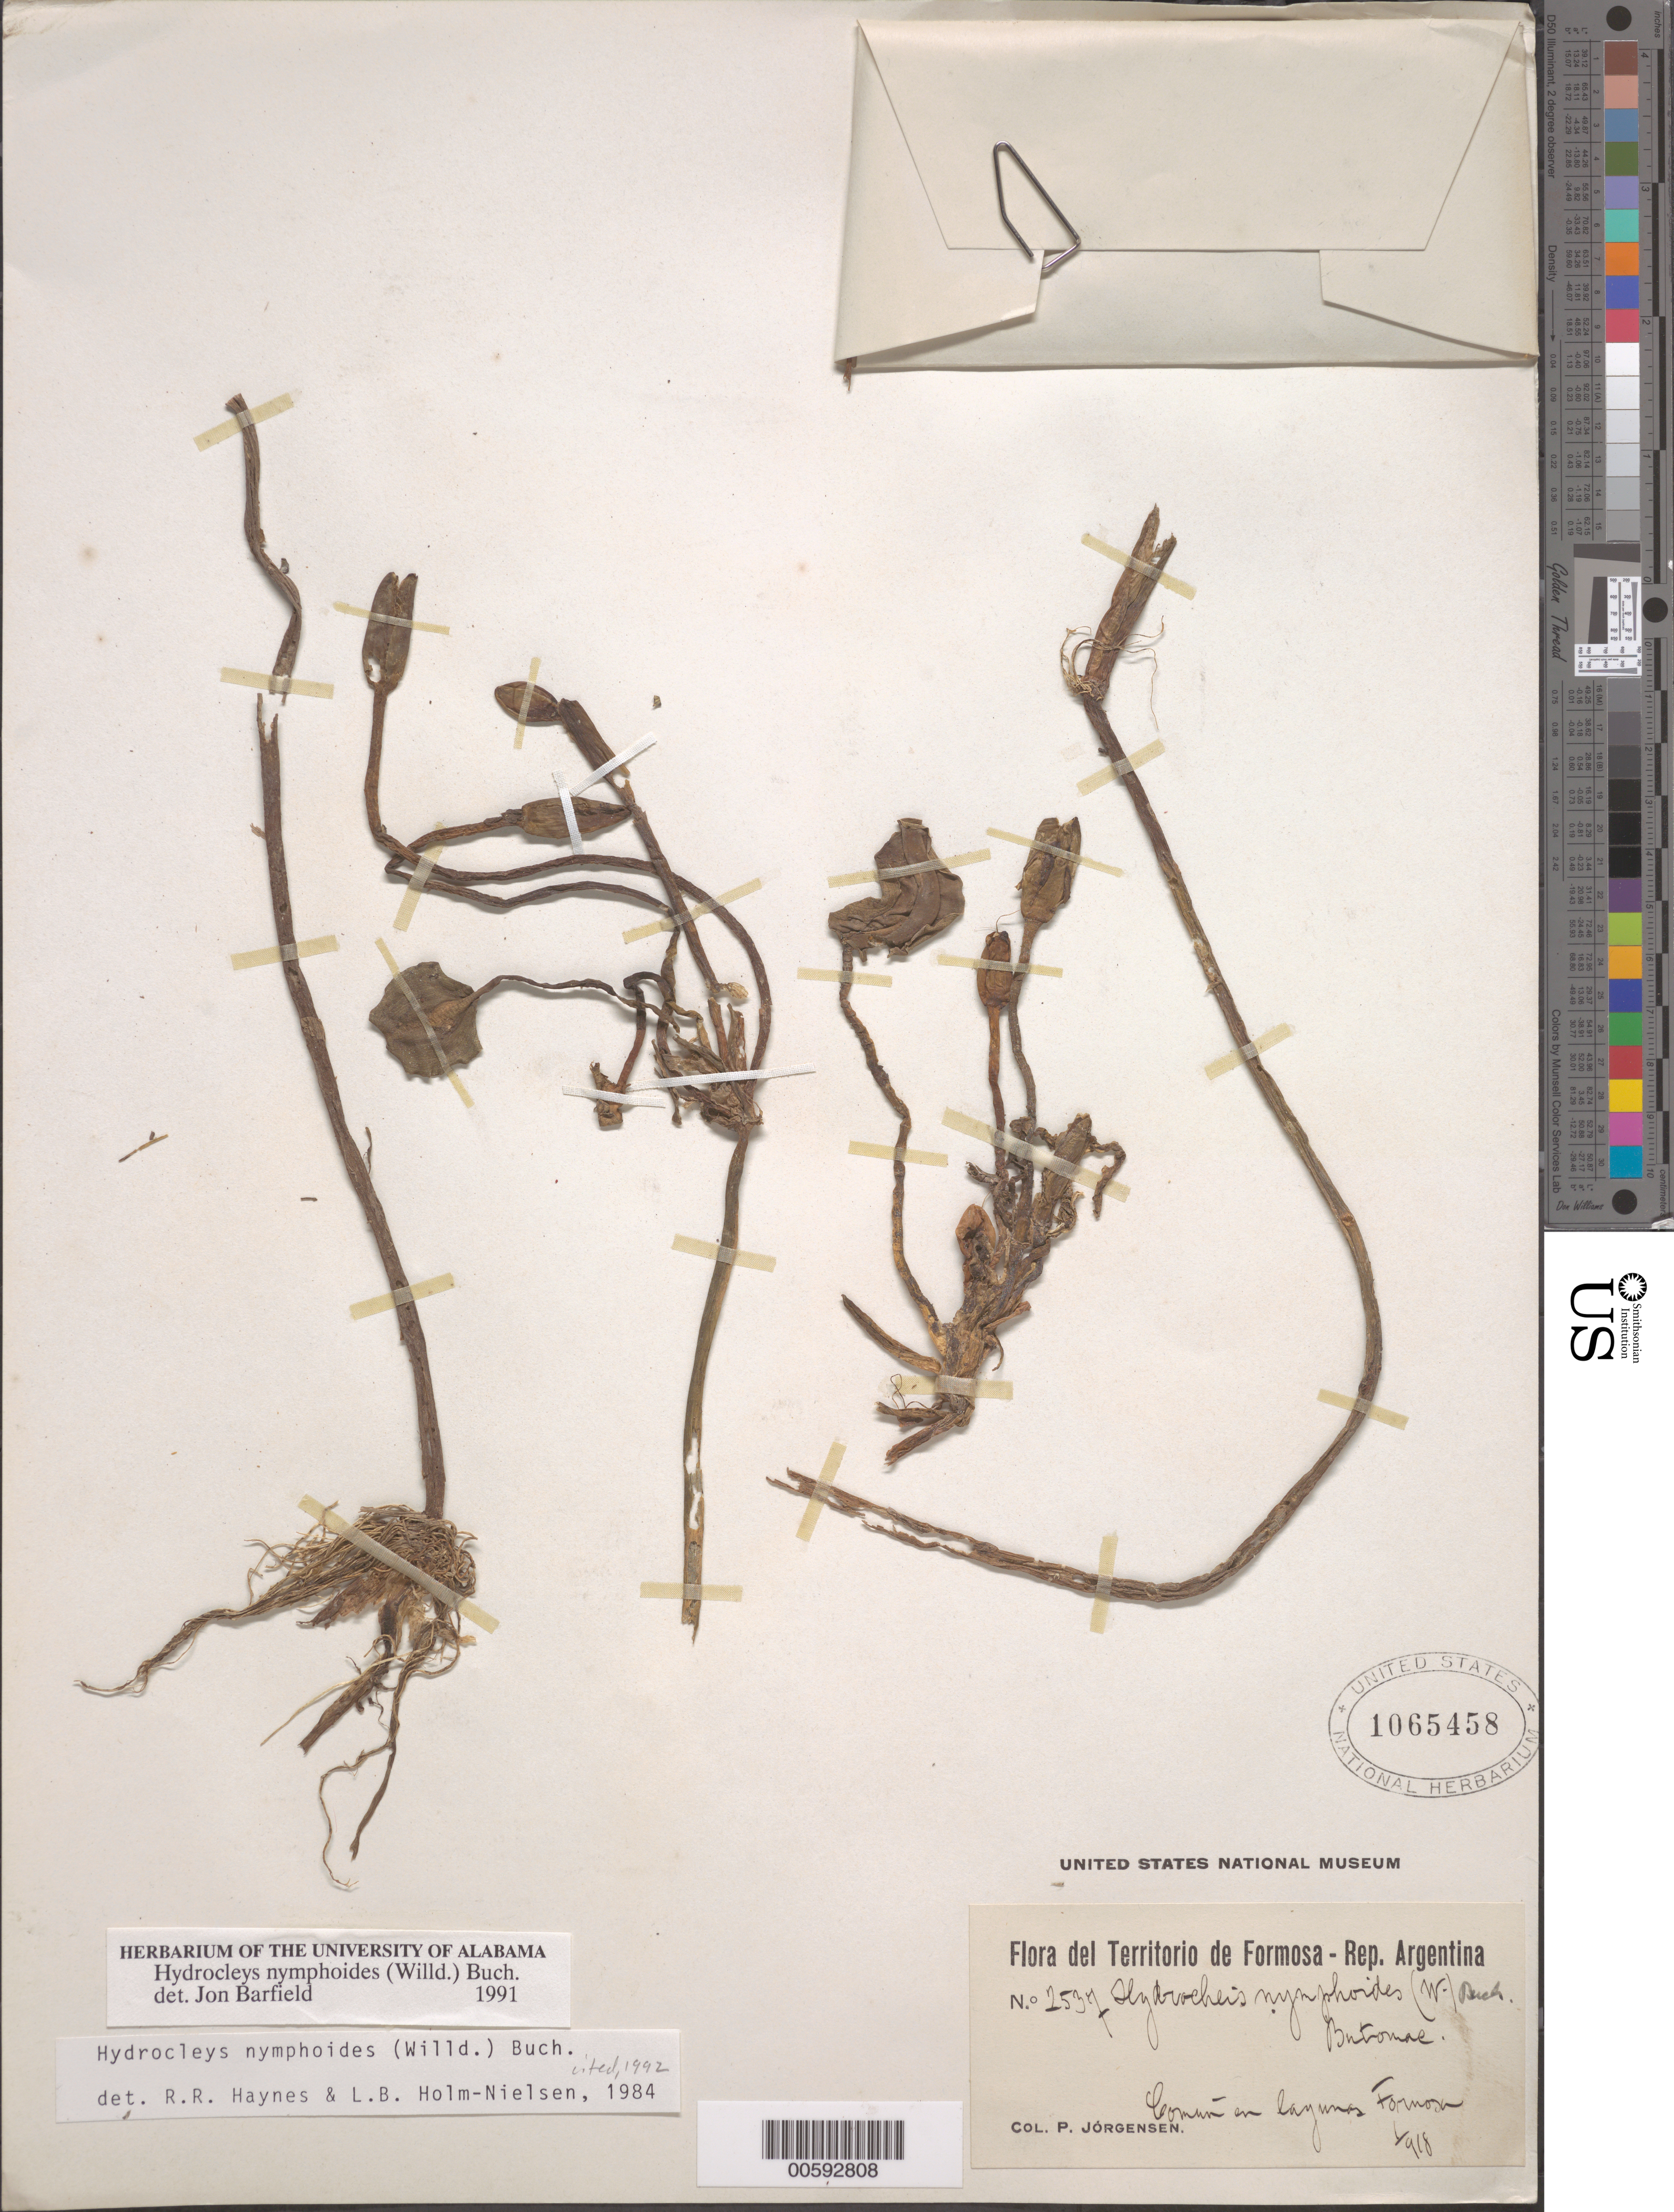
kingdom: Plantae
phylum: Tracheophyta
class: Liliopsida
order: Alismatales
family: Alismataceae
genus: Hydrocleys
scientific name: Hydrocleys nymphoides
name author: (Humb. & Bonpl. ex Willd.) Buchenau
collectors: P. Jörgensen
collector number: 2537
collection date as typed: Jan 1918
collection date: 1918-01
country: Argentina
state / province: Formosa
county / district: Formosa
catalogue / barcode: US 1065458